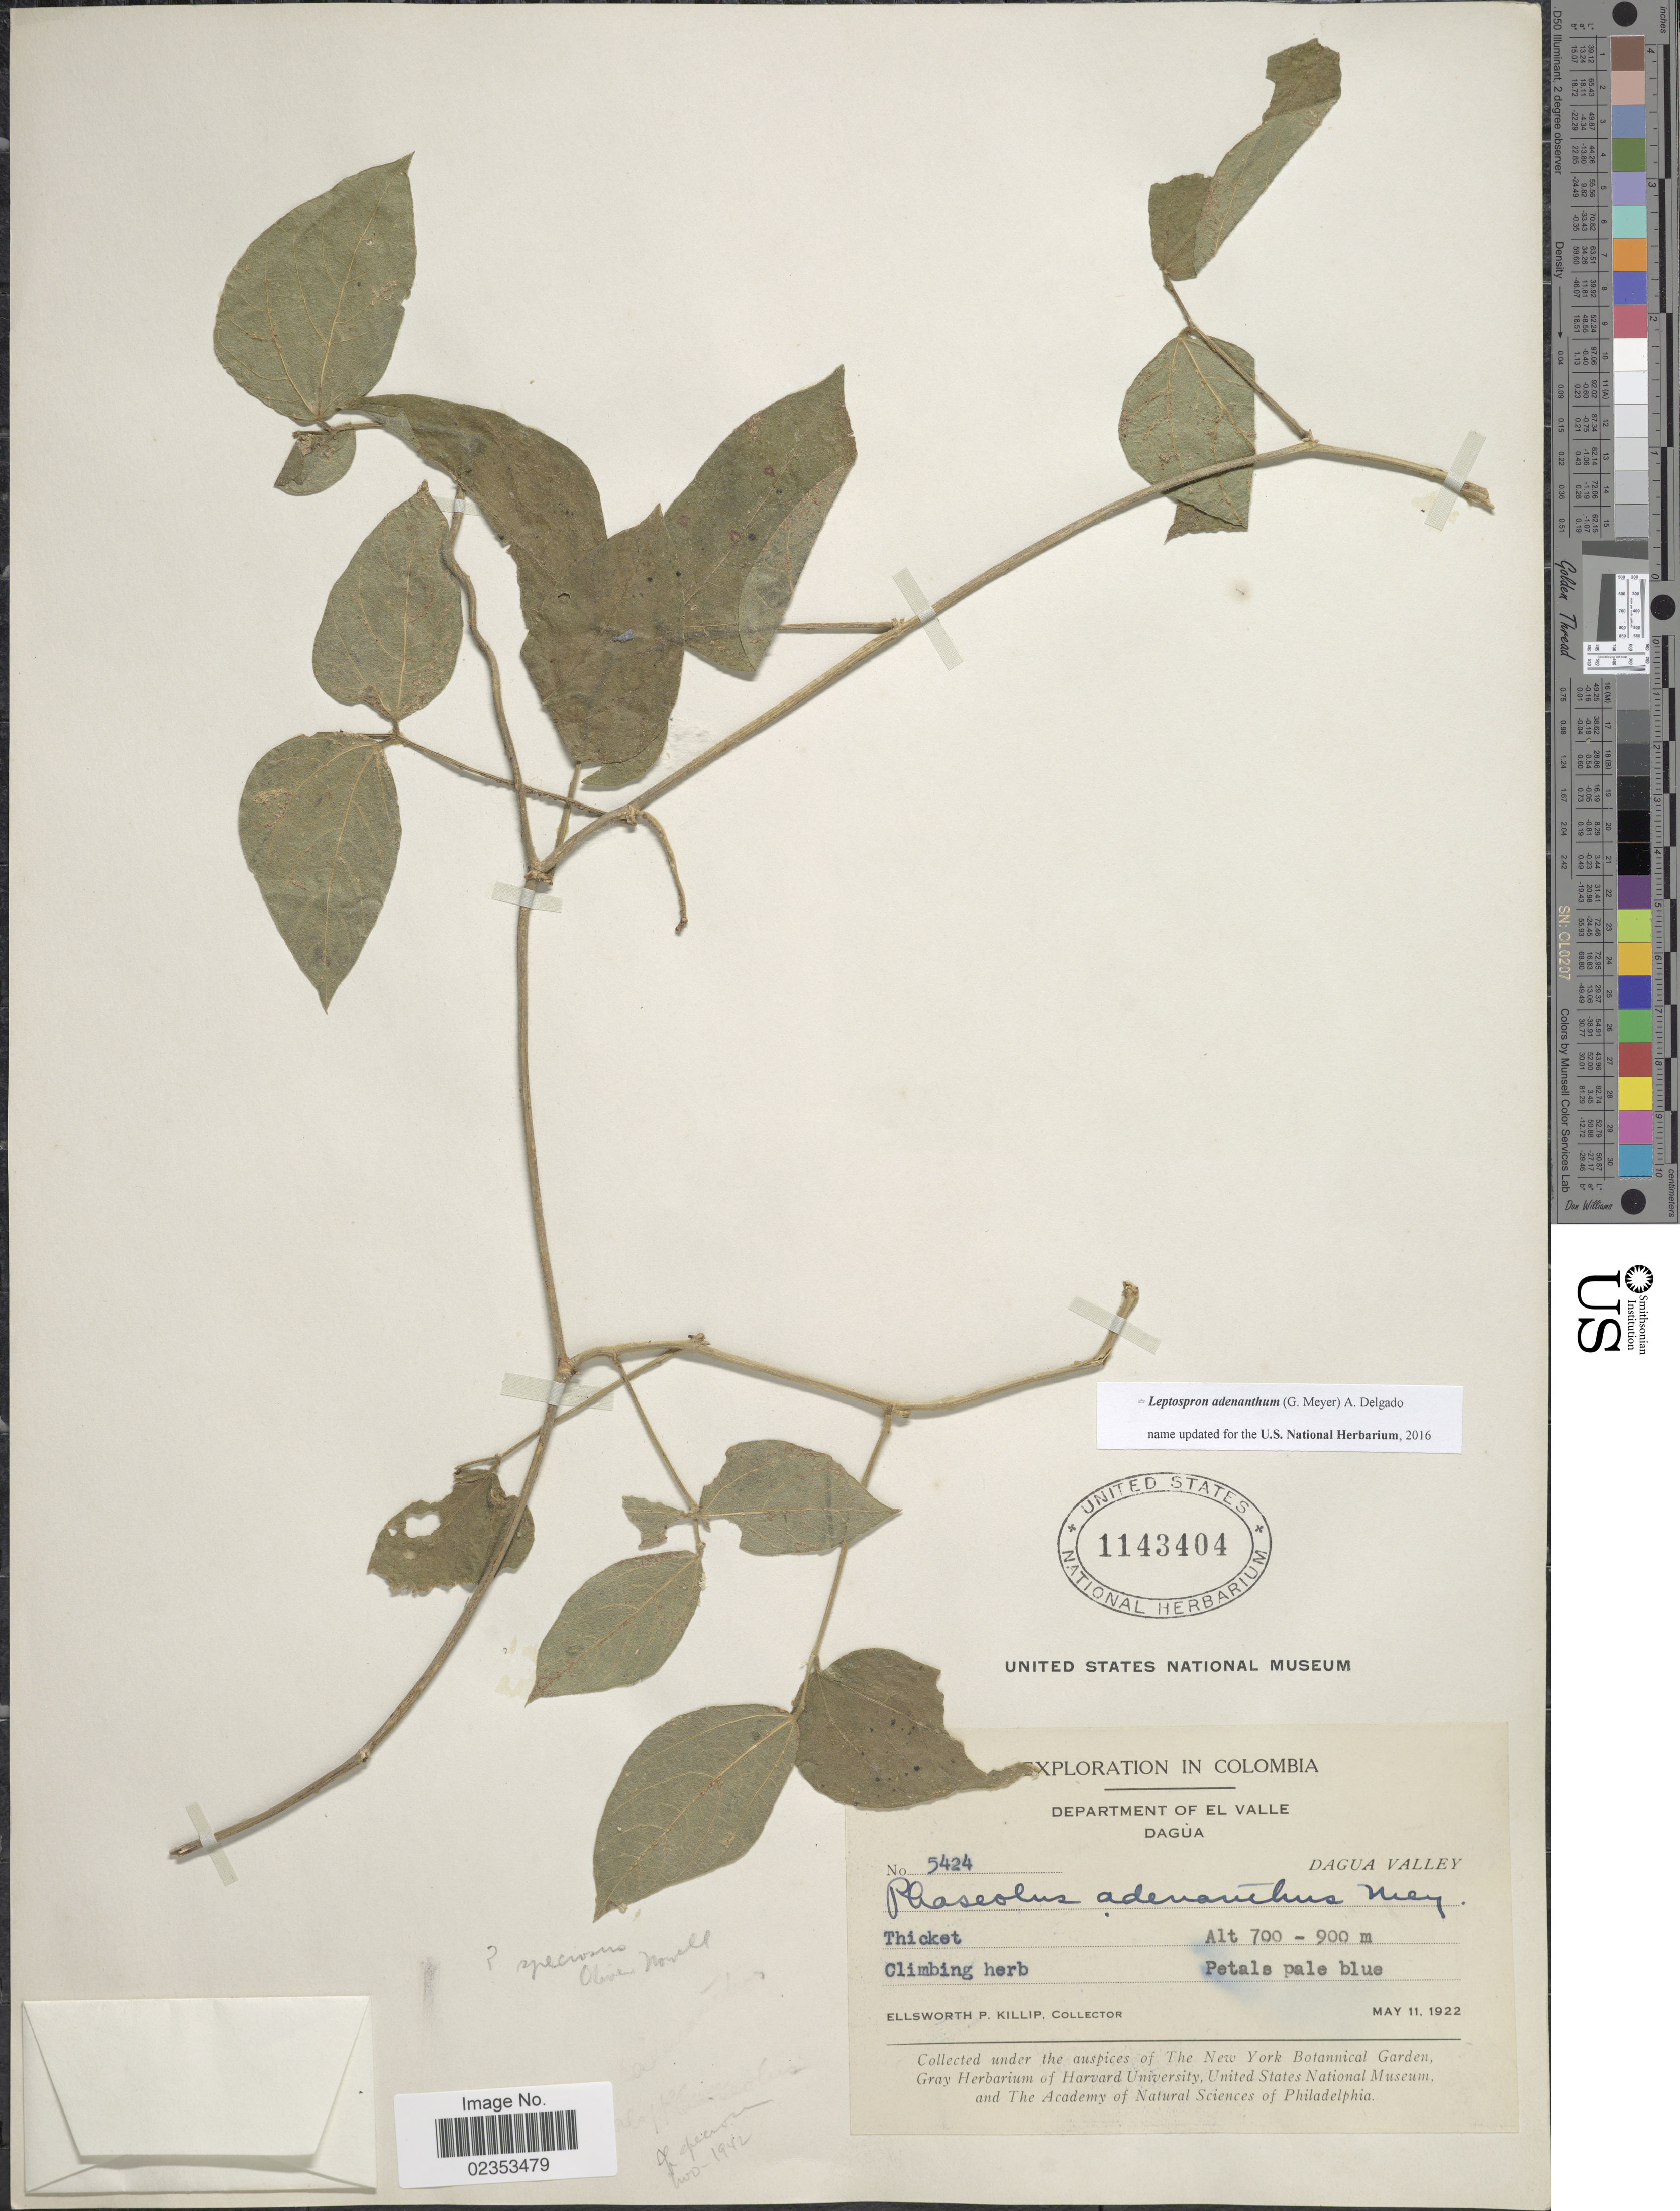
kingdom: Plantae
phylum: Tracheophyta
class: Magnoliopsida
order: Fabales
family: Fabaceae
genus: Leptospron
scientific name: Leptospron adenanthum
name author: (G. Mey.) A. Delgado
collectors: E. P. Killip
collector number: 5424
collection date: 1922-05-11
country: Colombia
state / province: Valle del Cauca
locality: Department of El Valle, Dagua, Dagua Valley, thicket.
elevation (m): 700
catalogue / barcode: US 1143404